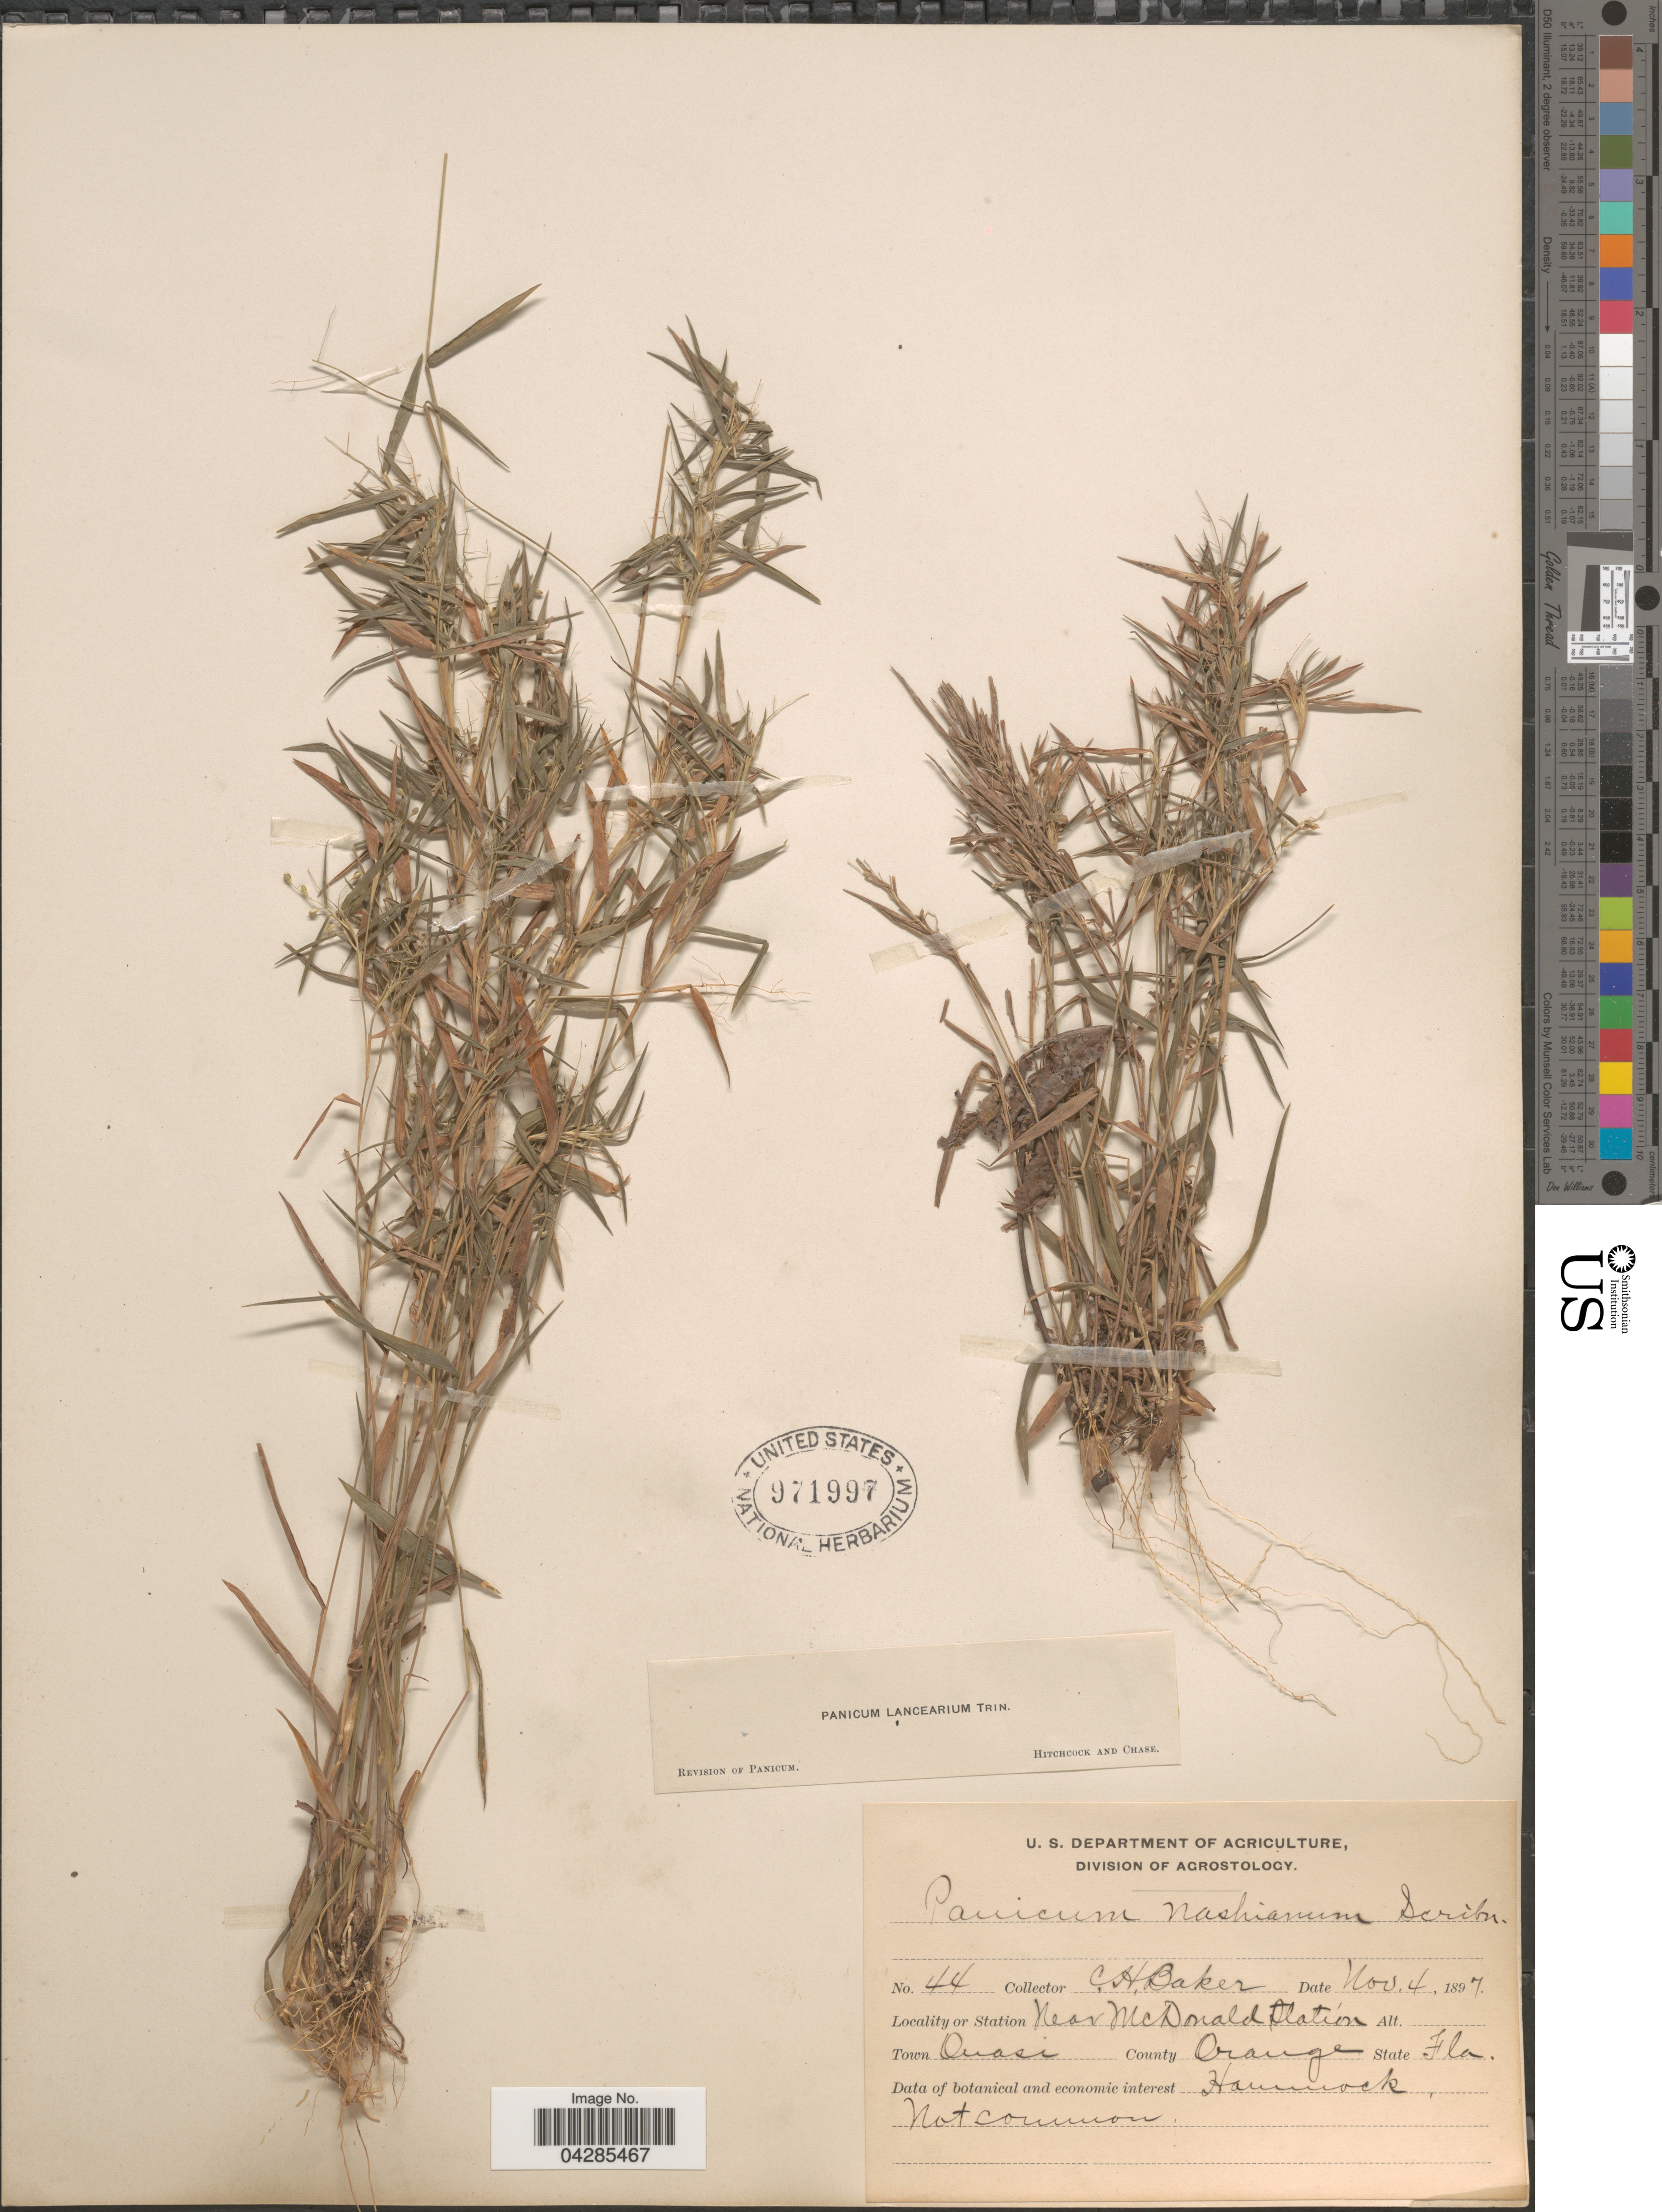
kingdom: Plantae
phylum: Tracheophyta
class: Liliopsida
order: Poales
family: Poaceae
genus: Dichanthelium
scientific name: Dichanthelium portoricense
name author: (Desv. ex Ham.) B.F. Hansen & Wunderlin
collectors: C. H. Baker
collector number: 44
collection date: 1897-11-04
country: United States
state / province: Florida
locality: Near McDonald Station. Town Ouasi. County Orange. Hammock.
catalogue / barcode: US 971997